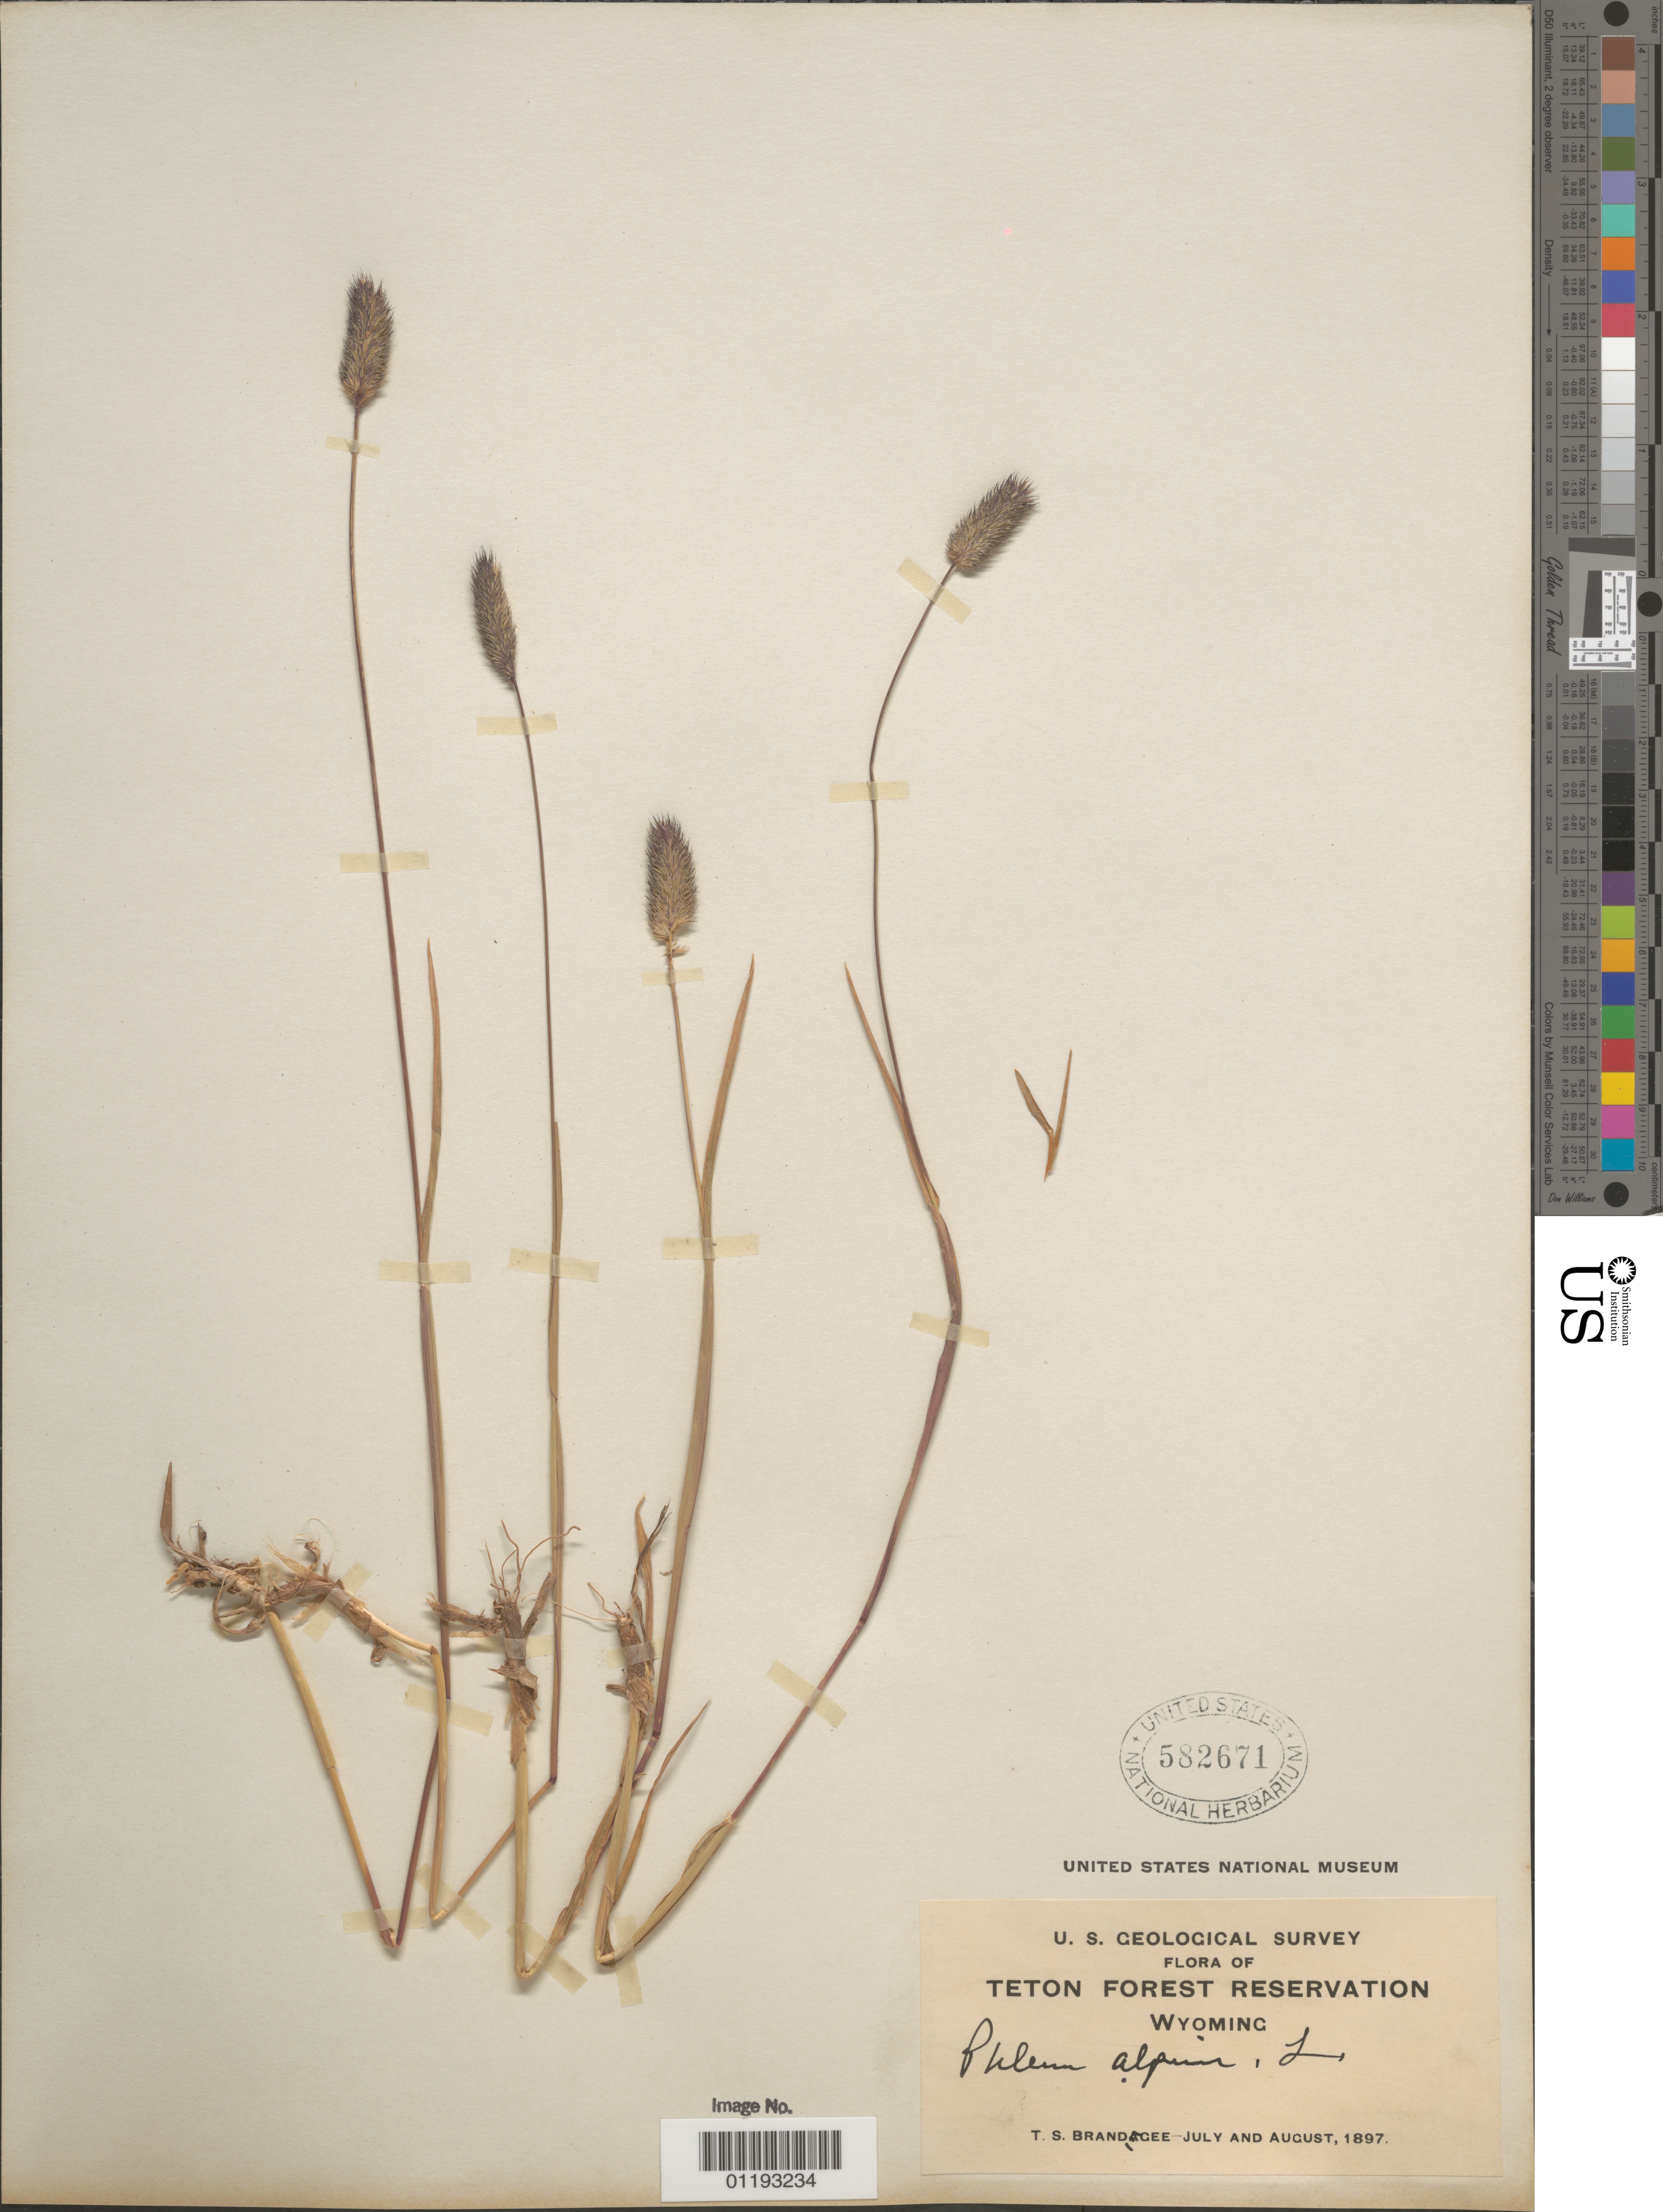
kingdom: Plantae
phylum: Tracheophyta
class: Liliopsida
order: Poales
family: Poaceae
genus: Phleum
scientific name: Phleum alpinum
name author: L.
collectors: T. S. Brandegee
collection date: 1897-07/1897-08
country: United States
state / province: Wyoming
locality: Teton Forest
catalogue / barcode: US 582671